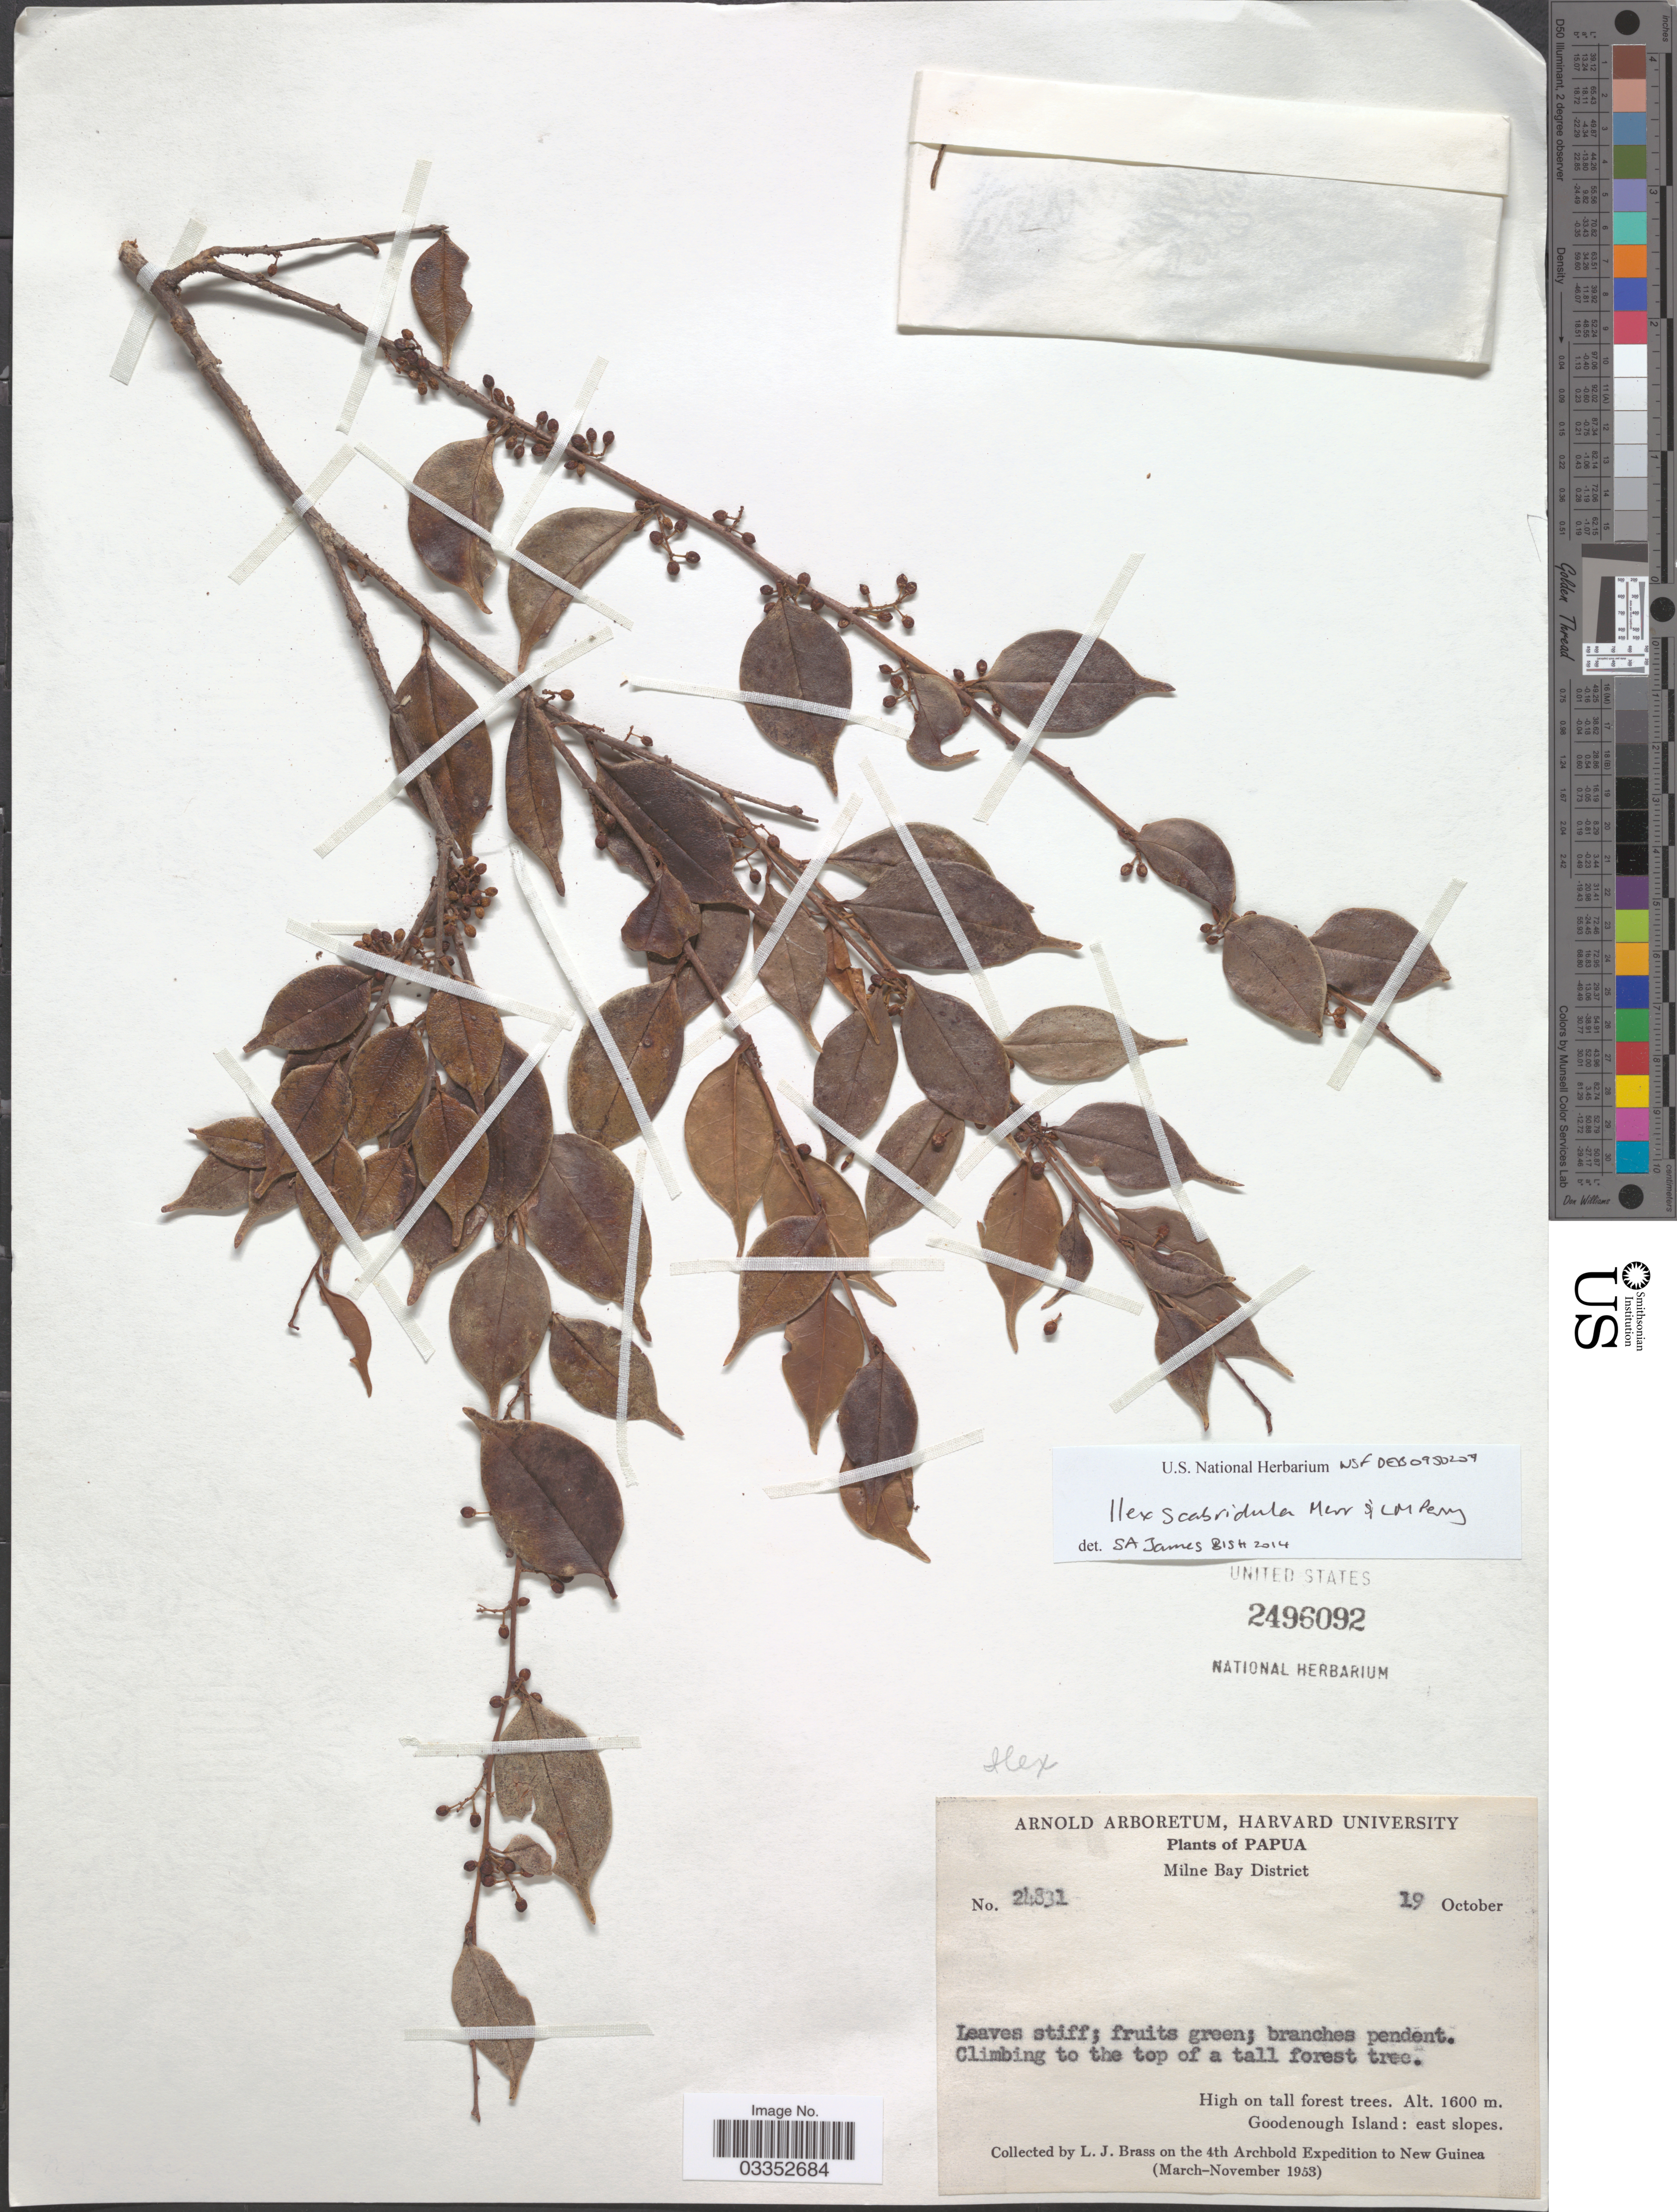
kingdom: Plantae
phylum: Tracheophyta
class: Magnoliopsida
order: Aquifoliales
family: Aquifoliaceae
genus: Ilex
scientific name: Ilex scabridula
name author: Merr. & L.M. Perry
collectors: L. J. Brass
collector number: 24831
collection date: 1953-10-19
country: Papua New Guinea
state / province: Milne Bay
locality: Papua. Milne Bay District. High on tall forest trees. Goodenough Island: east slopes.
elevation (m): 1600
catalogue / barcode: US 2496092